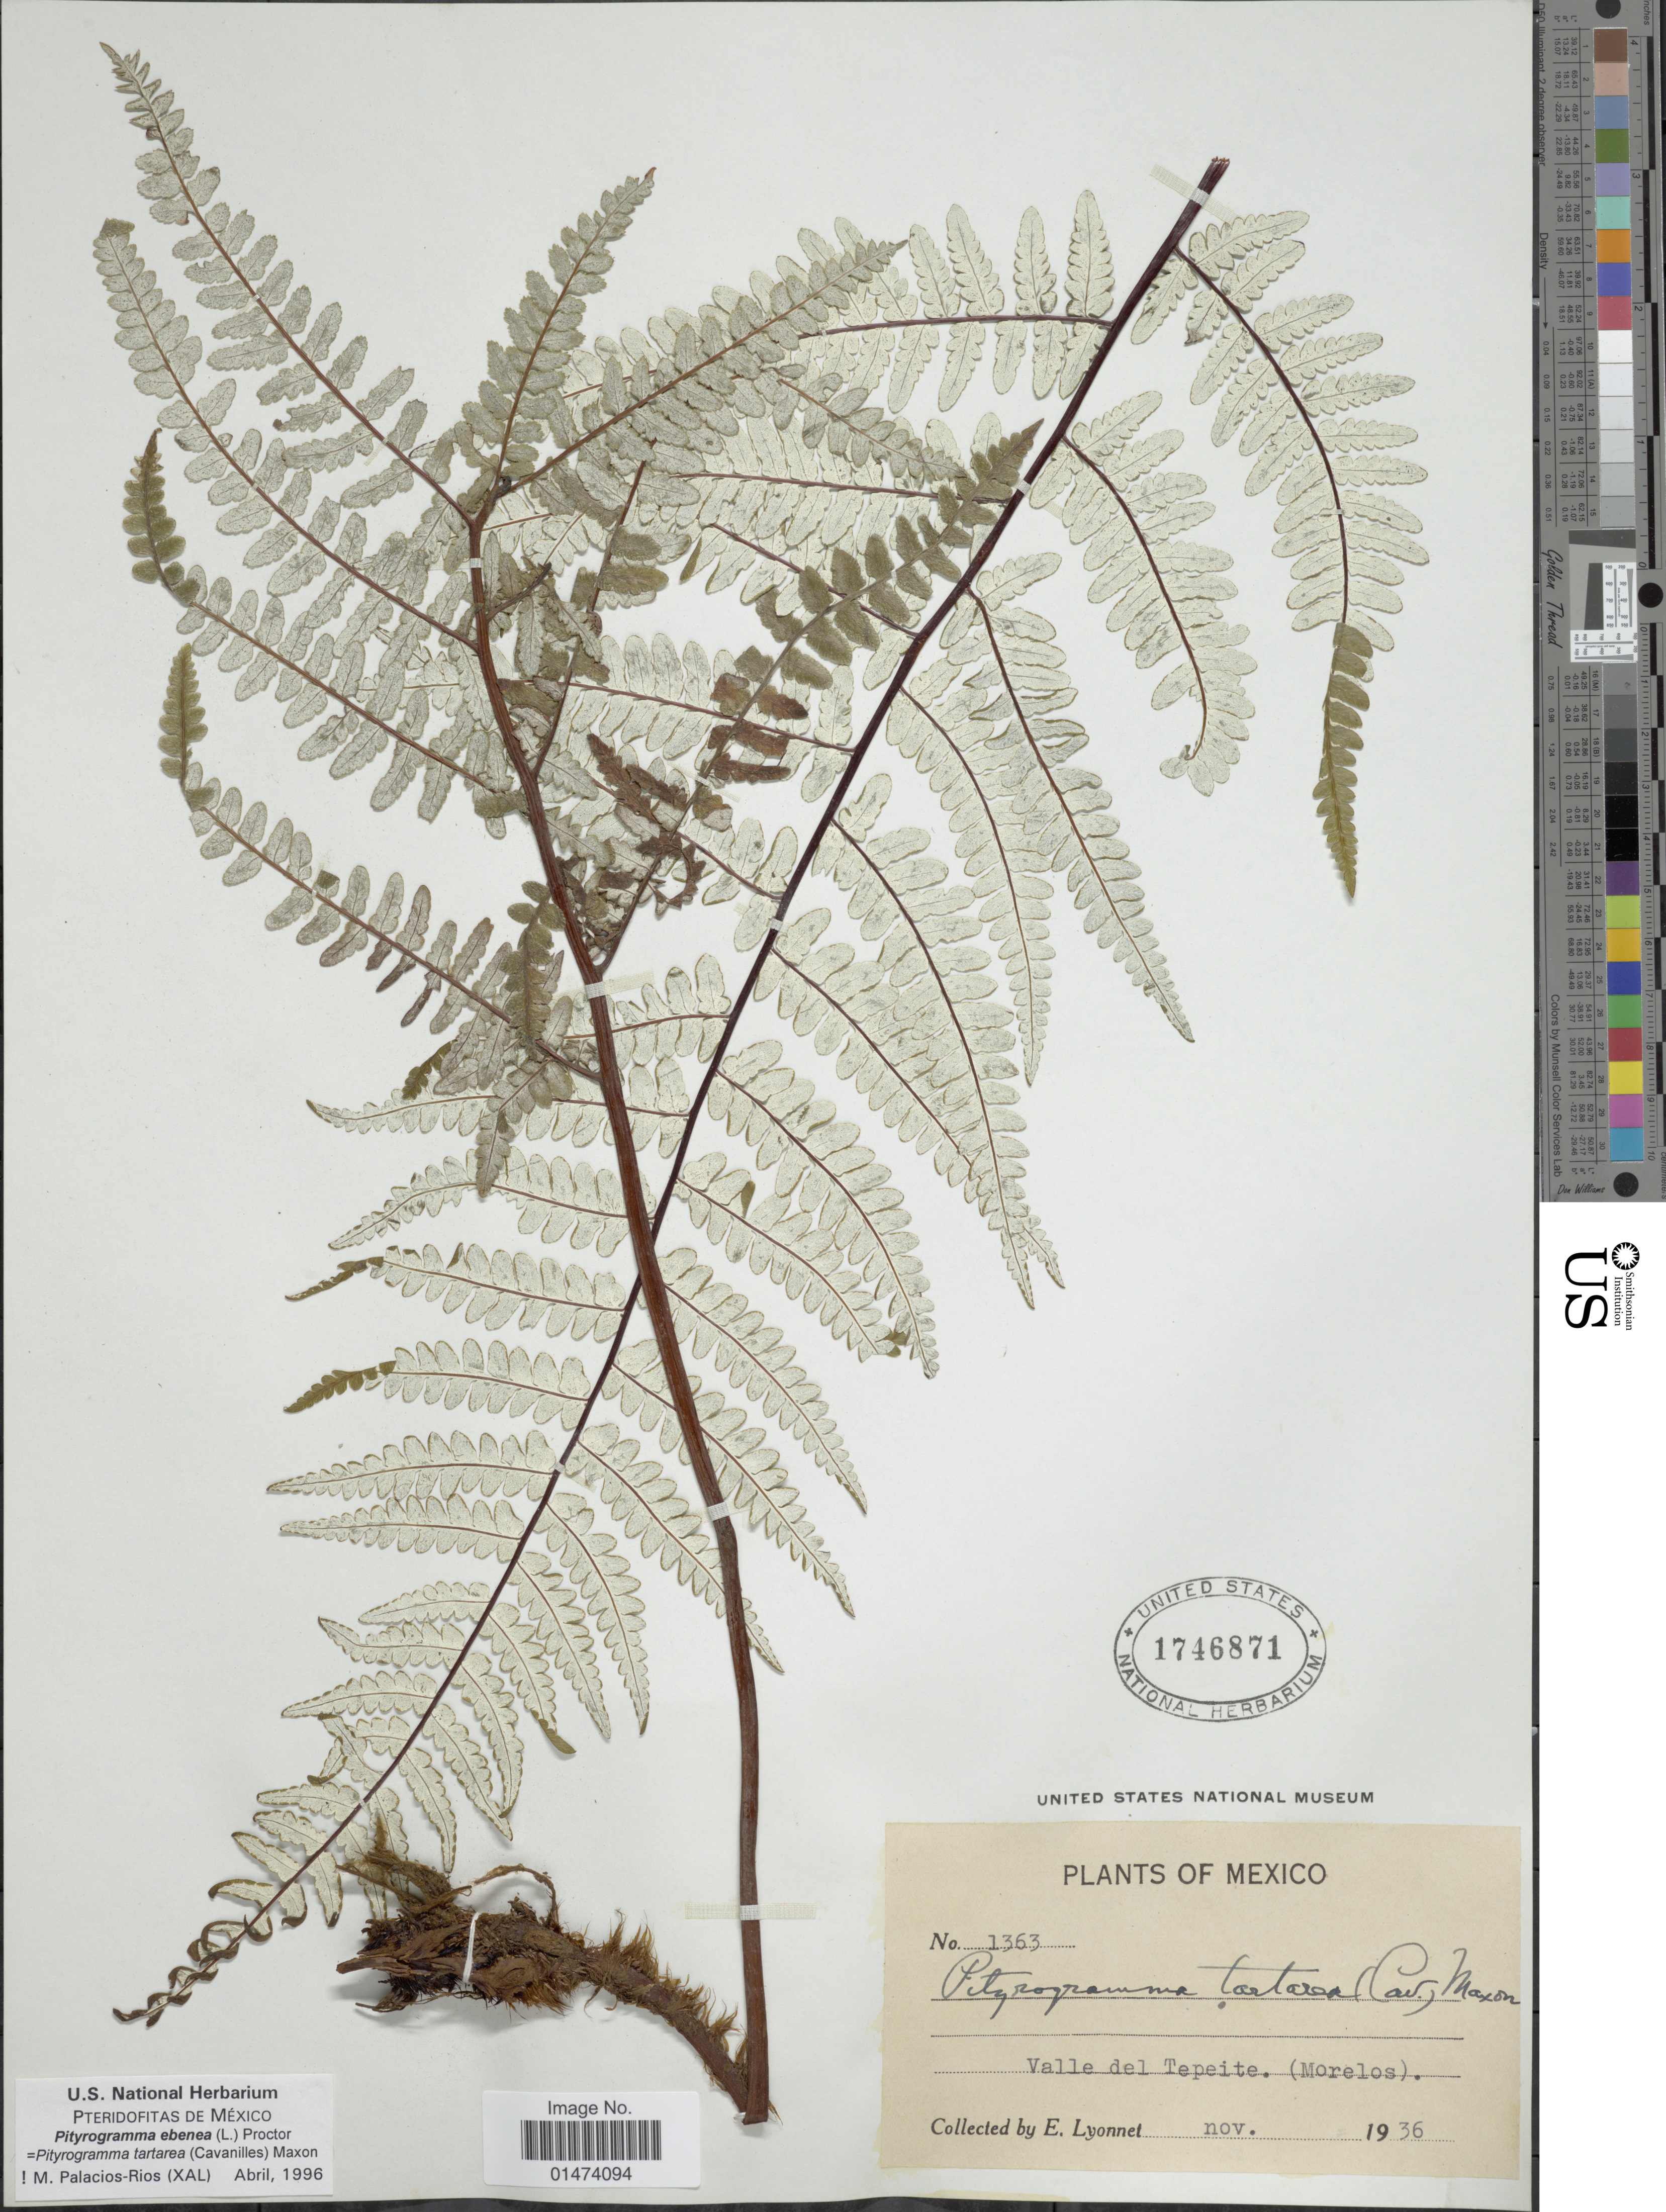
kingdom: Plantae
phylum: Tracheophyta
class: Polypodiopsida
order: Polypodiales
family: Pteridaceae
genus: Pityrogramma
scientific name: Pityrogramma tartarea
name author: (Cav.) Maxon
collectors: E. Lyonnet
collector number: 1363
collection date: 1936-11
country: Mexico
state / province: Morelos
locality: Valle del Tepeite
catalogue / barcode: US 1746871